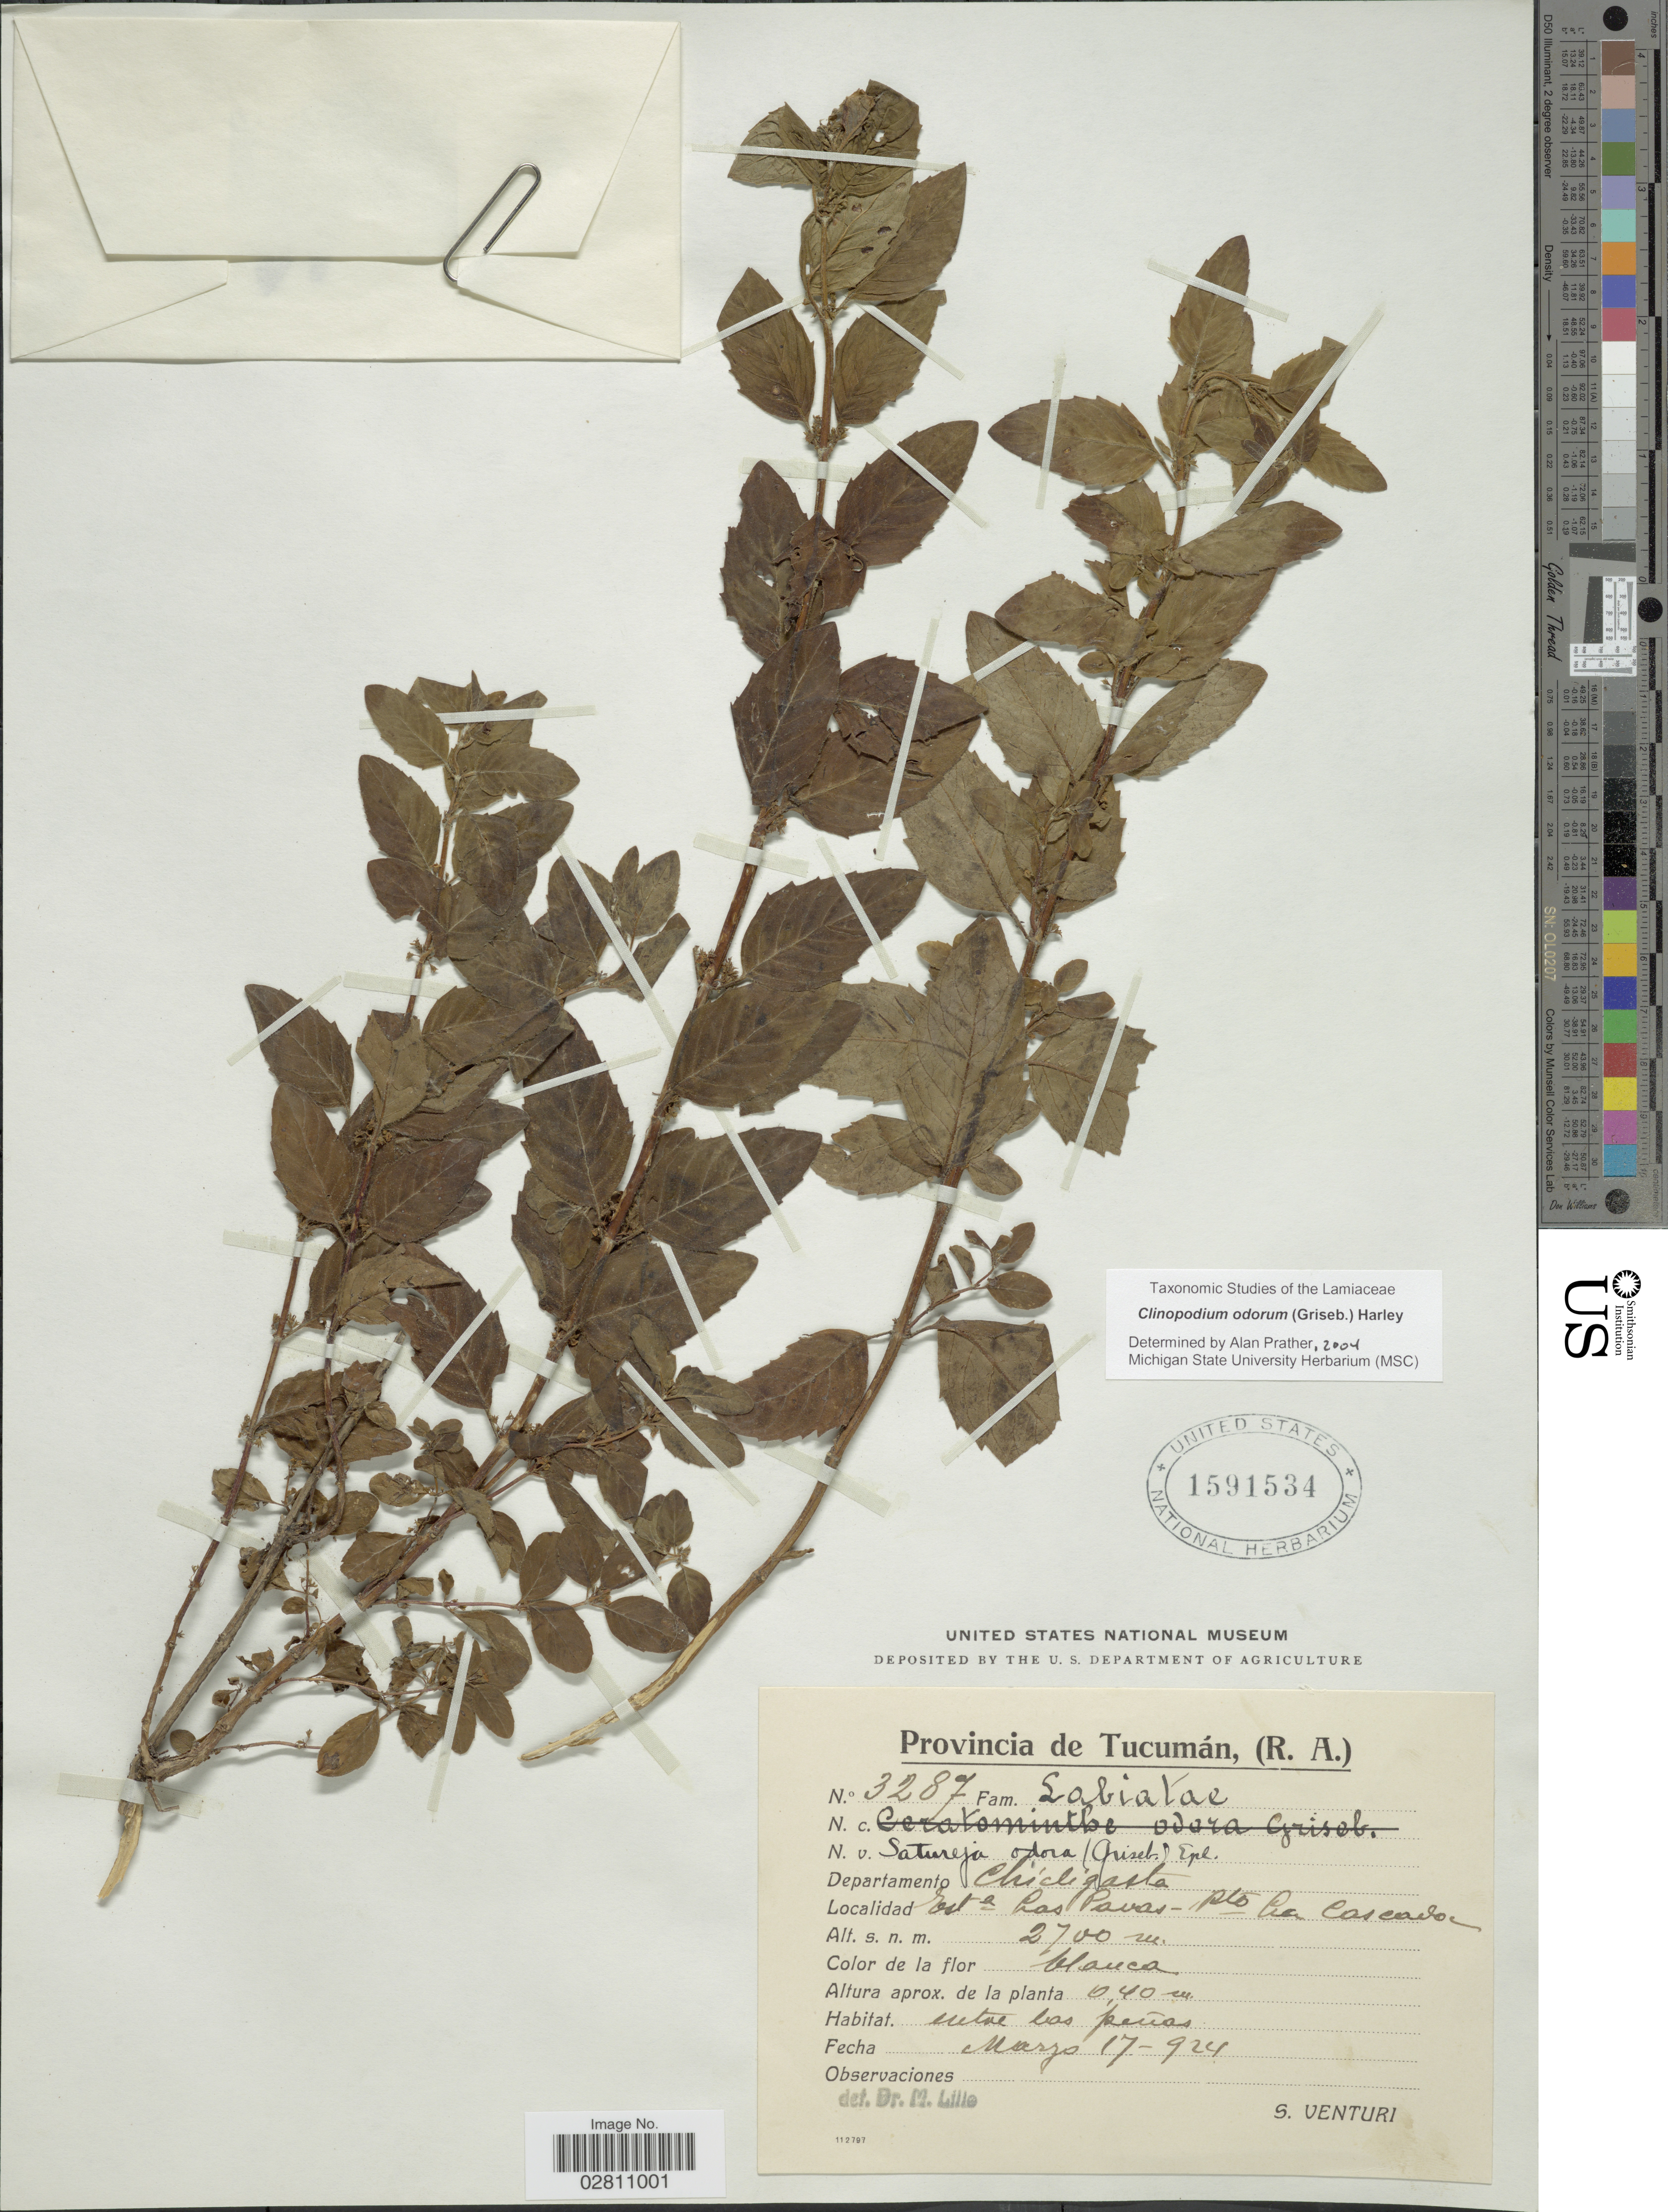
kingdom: Plantae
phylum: Tracheophyta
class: Magnoliopsida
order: Lamiales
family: Lamiaceae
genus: Clinopodium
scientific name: Clinopodium odorum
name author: (Griseb.) Harley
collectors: S. Venturi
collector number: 3287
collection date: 1924-03-17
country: Argentina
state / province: Tucuman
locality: Provincia de Tucumán (R.A.) Departamento Chicligasta, Esta. Las Pavas - Pto. La Cascada.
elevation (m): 2700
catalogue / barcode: US 1591534